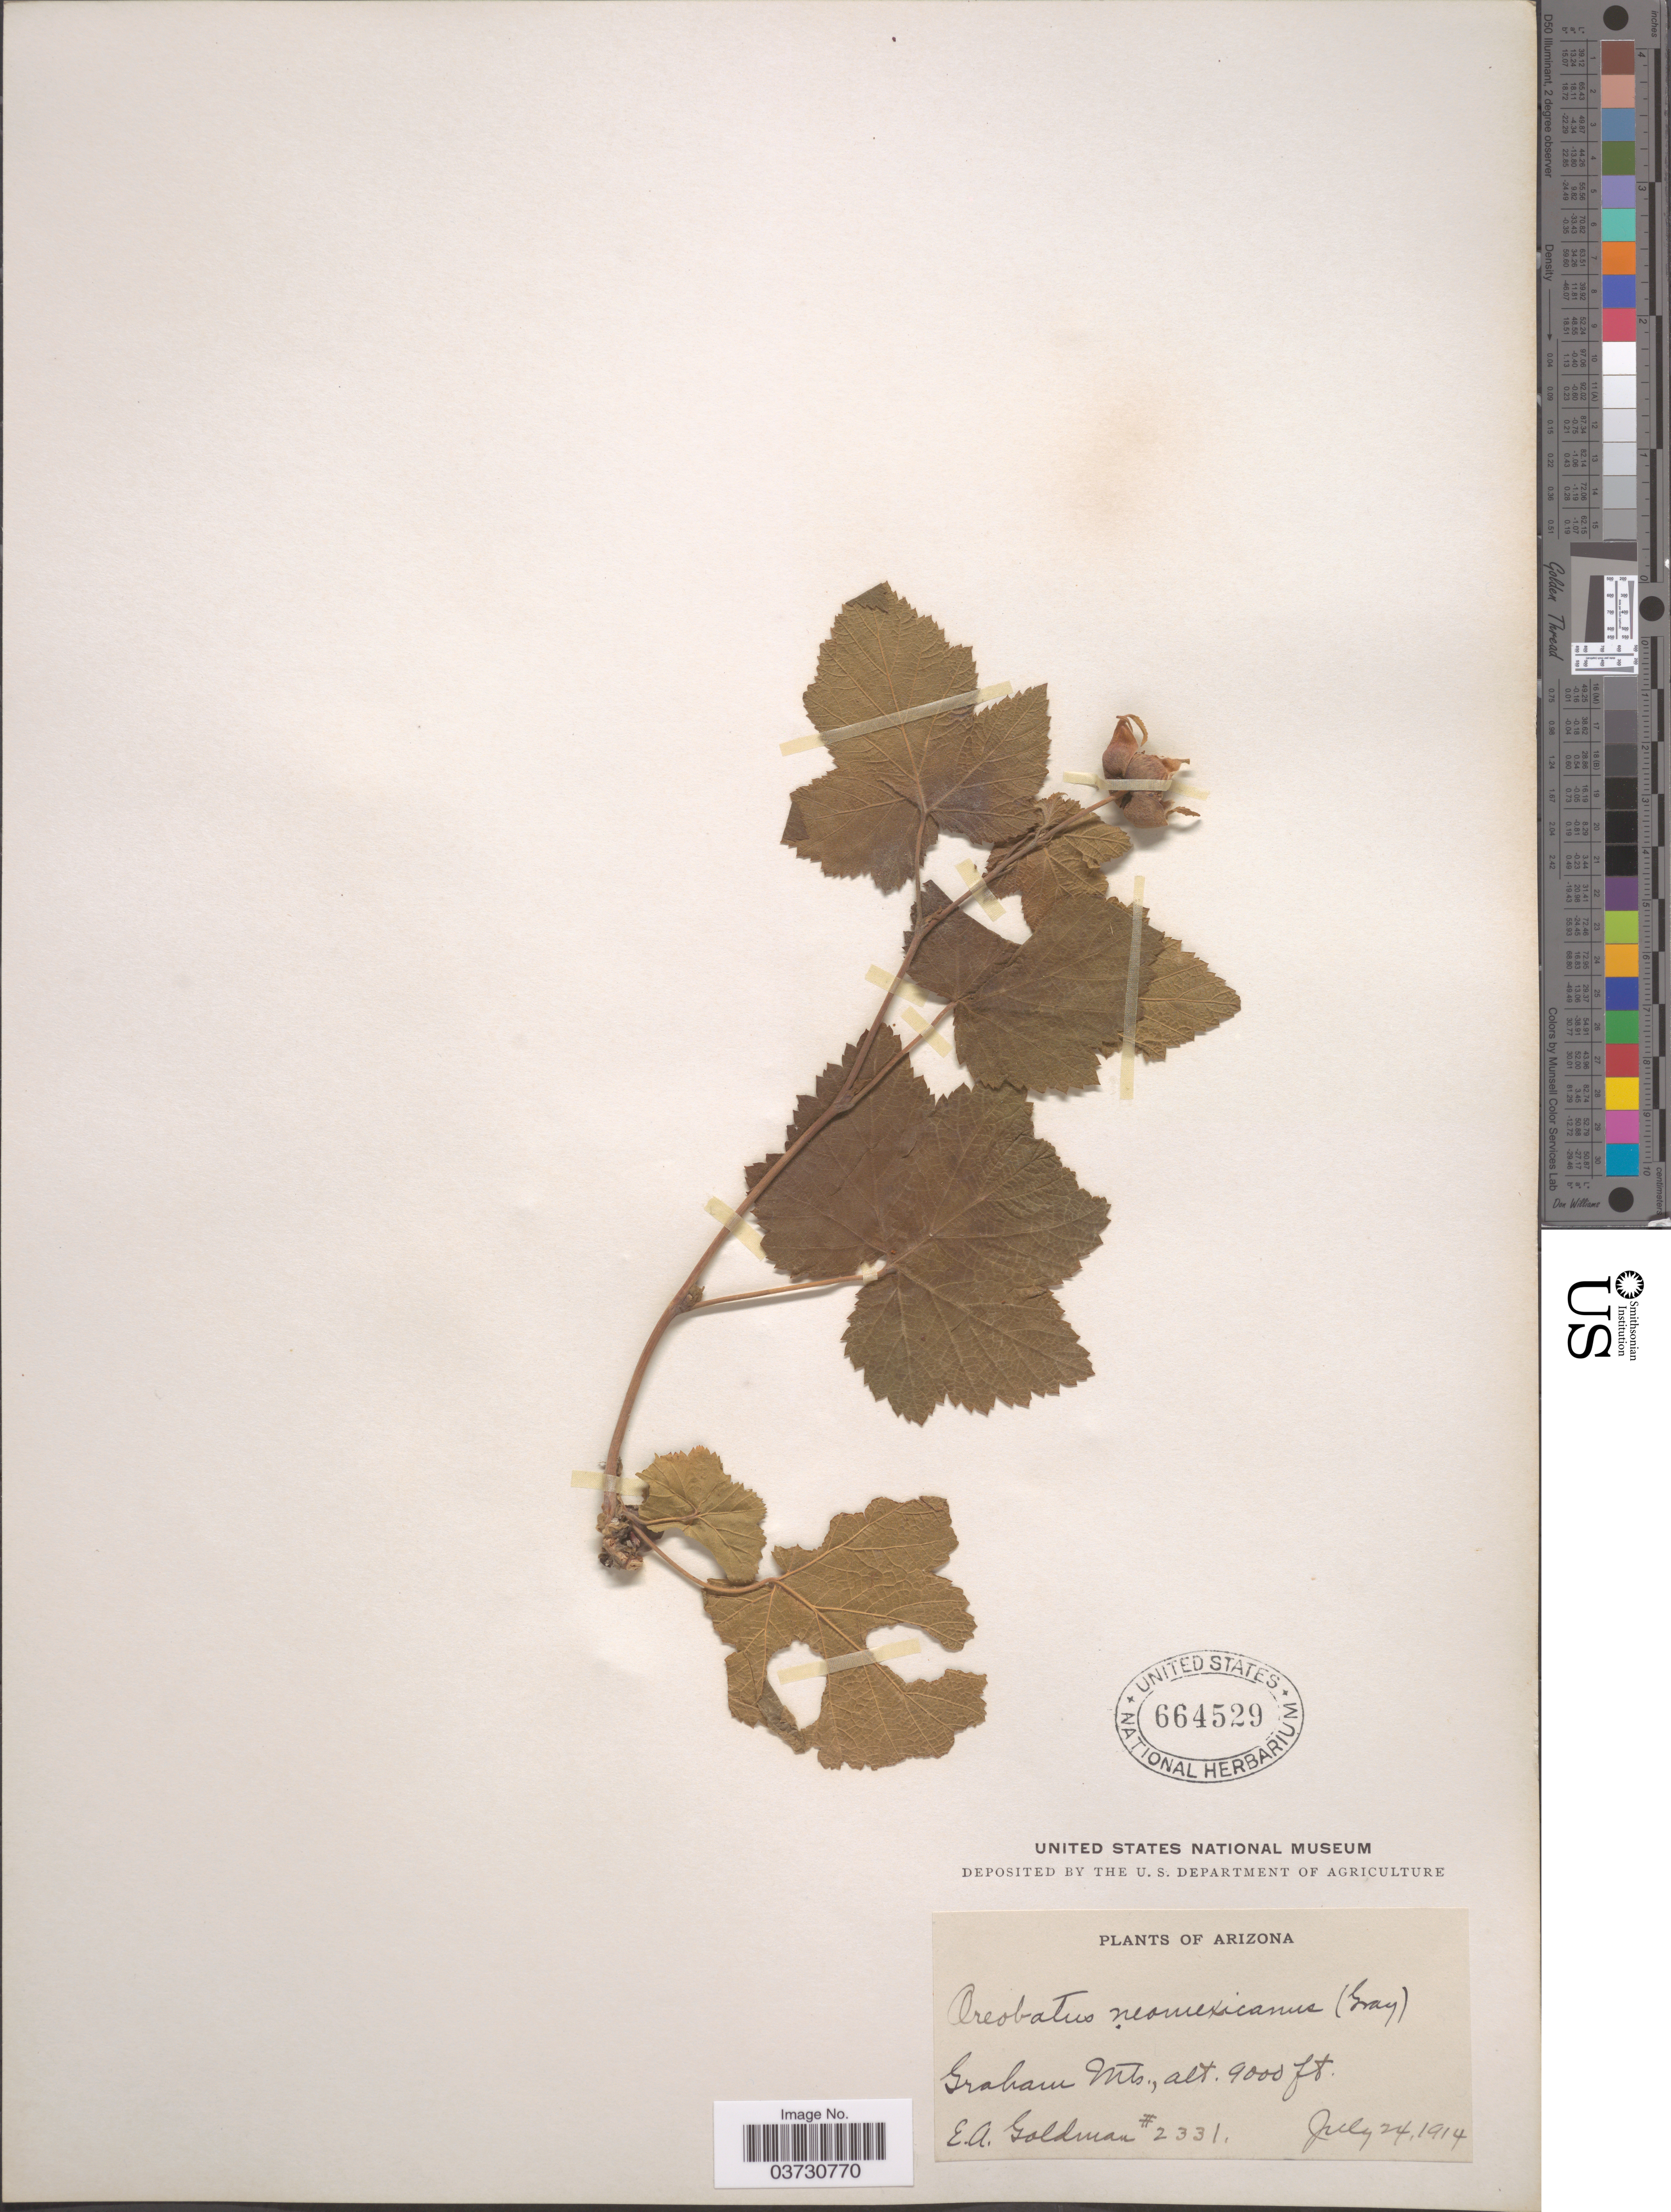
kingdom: Plantae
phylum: Tracheophyta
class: Magnoliopsida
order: Rosales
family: Rosaceae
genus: Rubus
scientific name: Rubus neomexicanus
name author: A. Gray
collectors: E. A. Goldman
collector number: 2331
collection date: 1914-07-24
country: United States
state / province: Arizona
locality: Graham Mts.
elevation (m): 2743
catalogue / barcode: US 664529